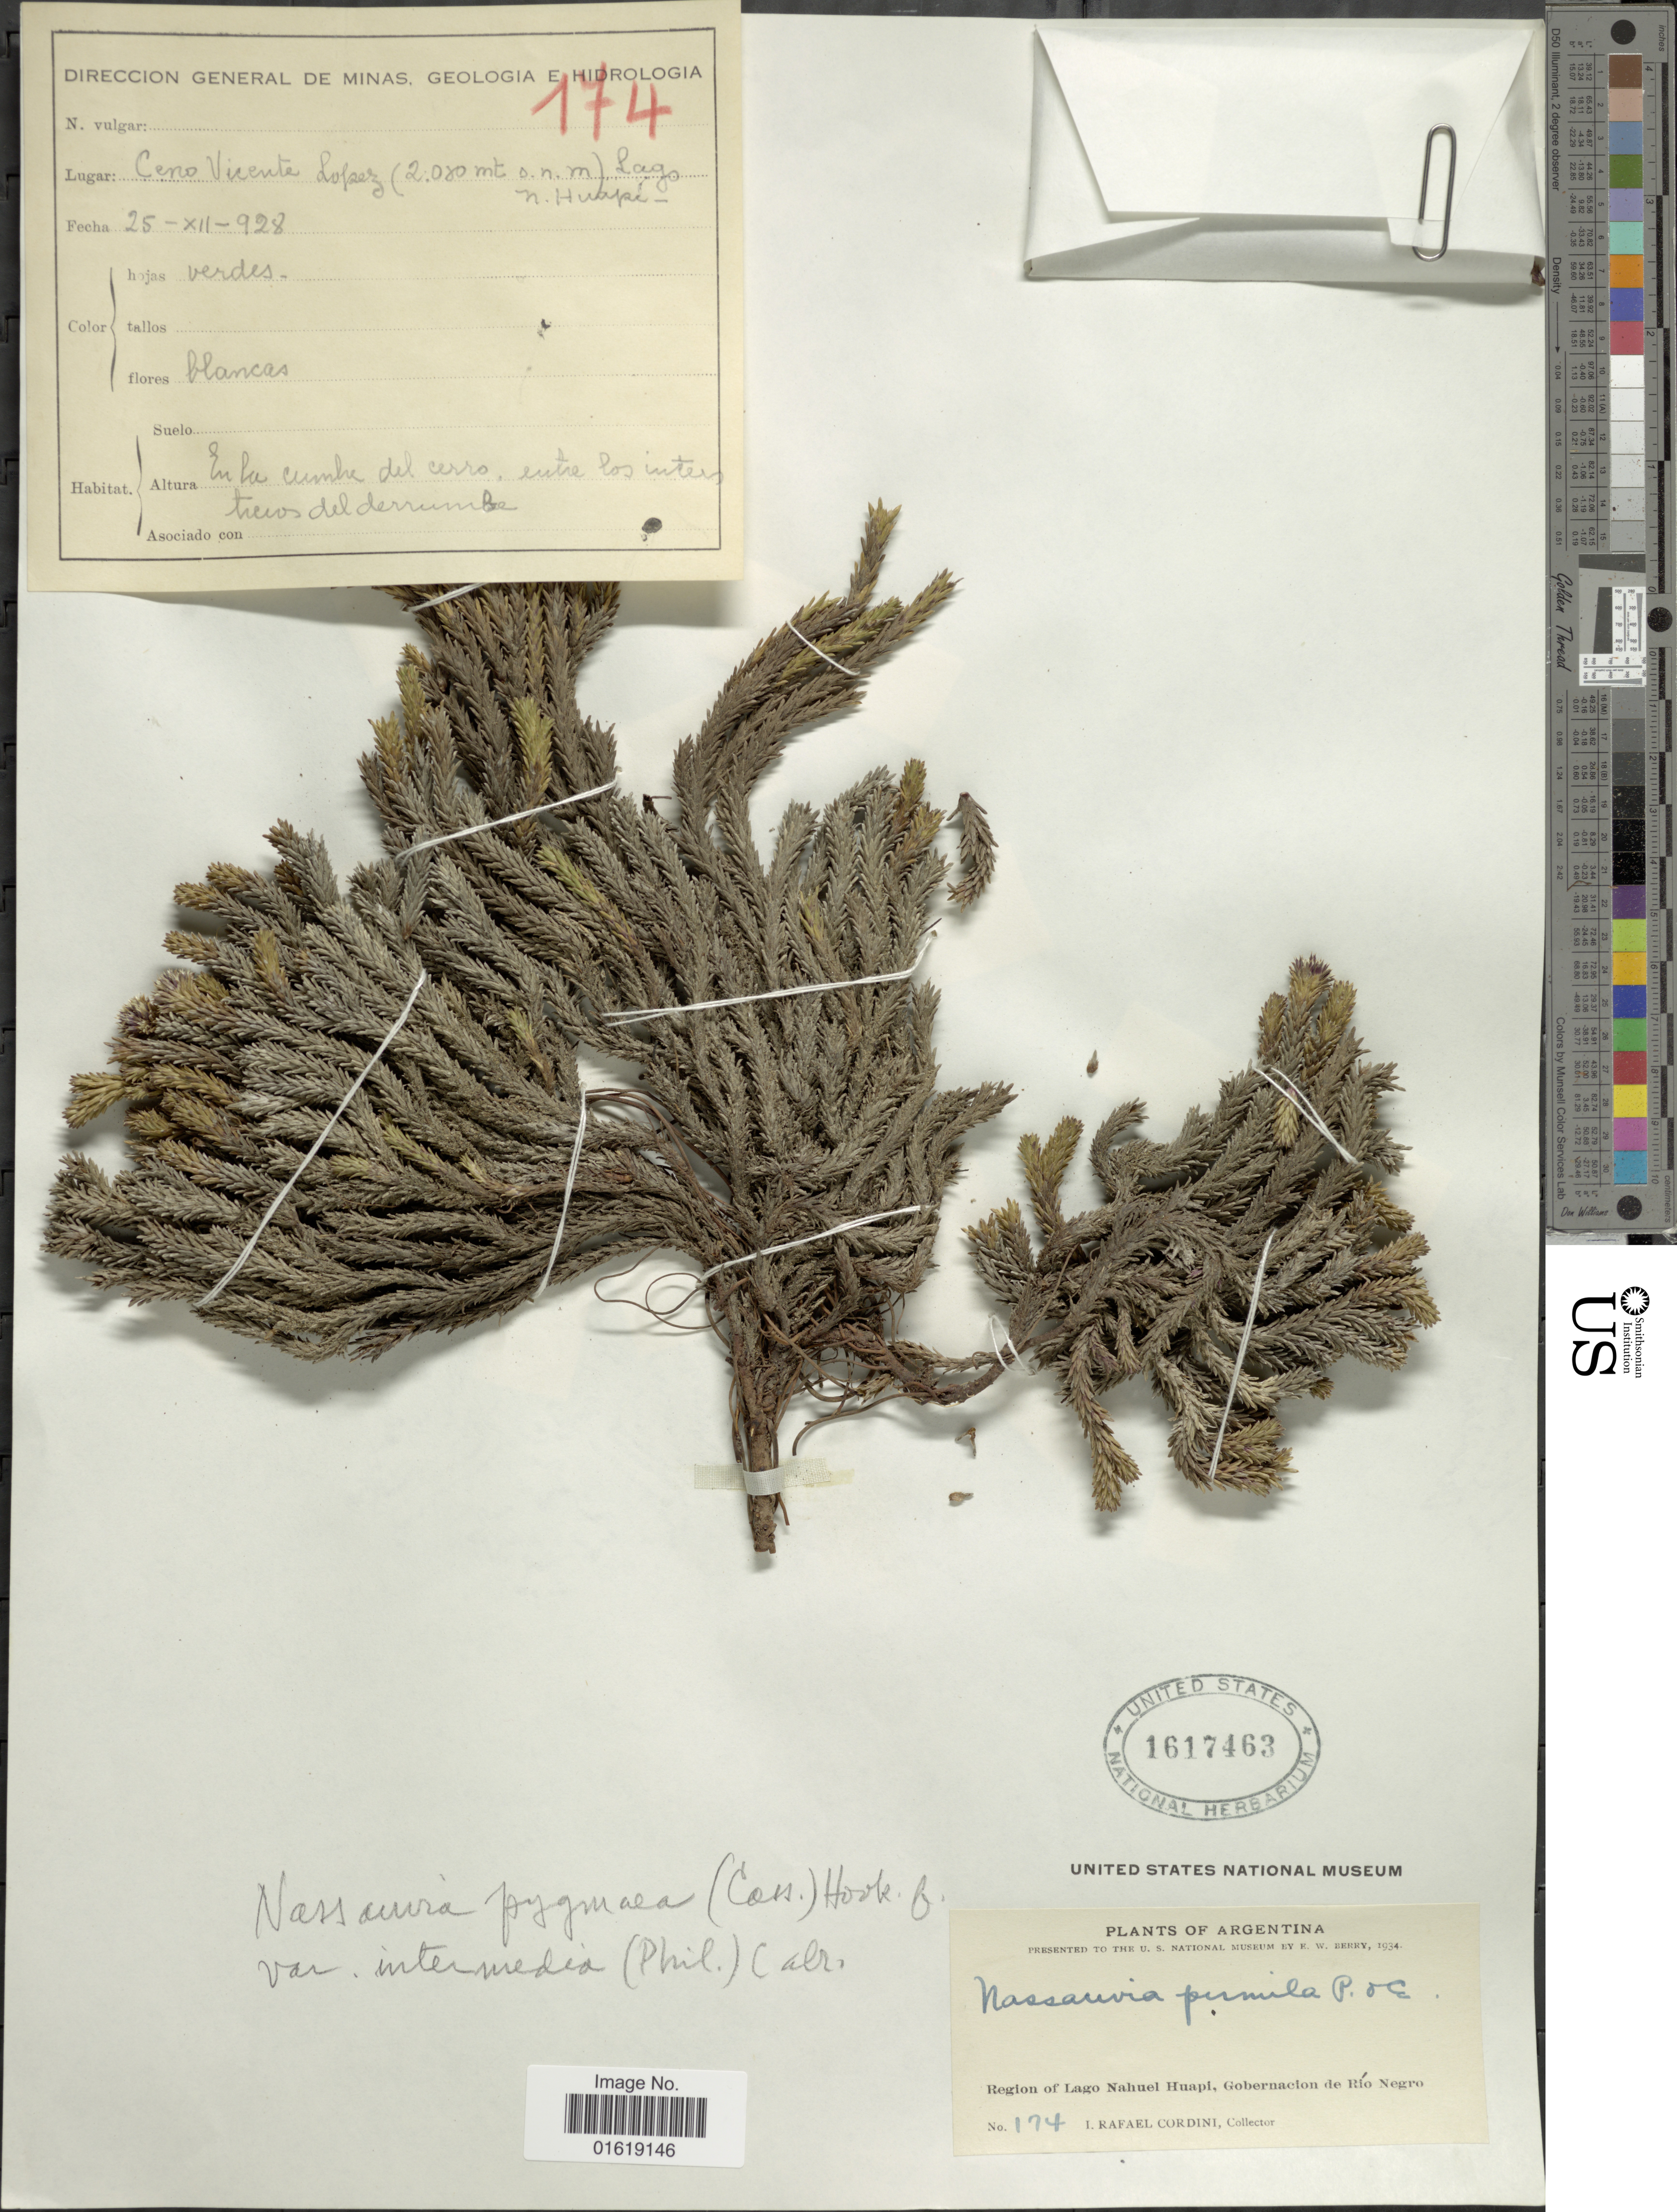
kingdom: Plantae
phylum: Tracheophyta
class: Magnoliopsida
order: Asterales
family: Asteraceae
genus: Nassauvia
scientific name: Nassauvia pygmaea var. intermedia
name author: (Phil.) Cabrera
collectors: I. Cordini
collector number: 174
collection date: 1934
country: Argentina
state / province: Rio Negro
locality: Region of Lago Nahuel Huapi, Gobernacion de Río Negro.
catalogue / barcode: US 1617463